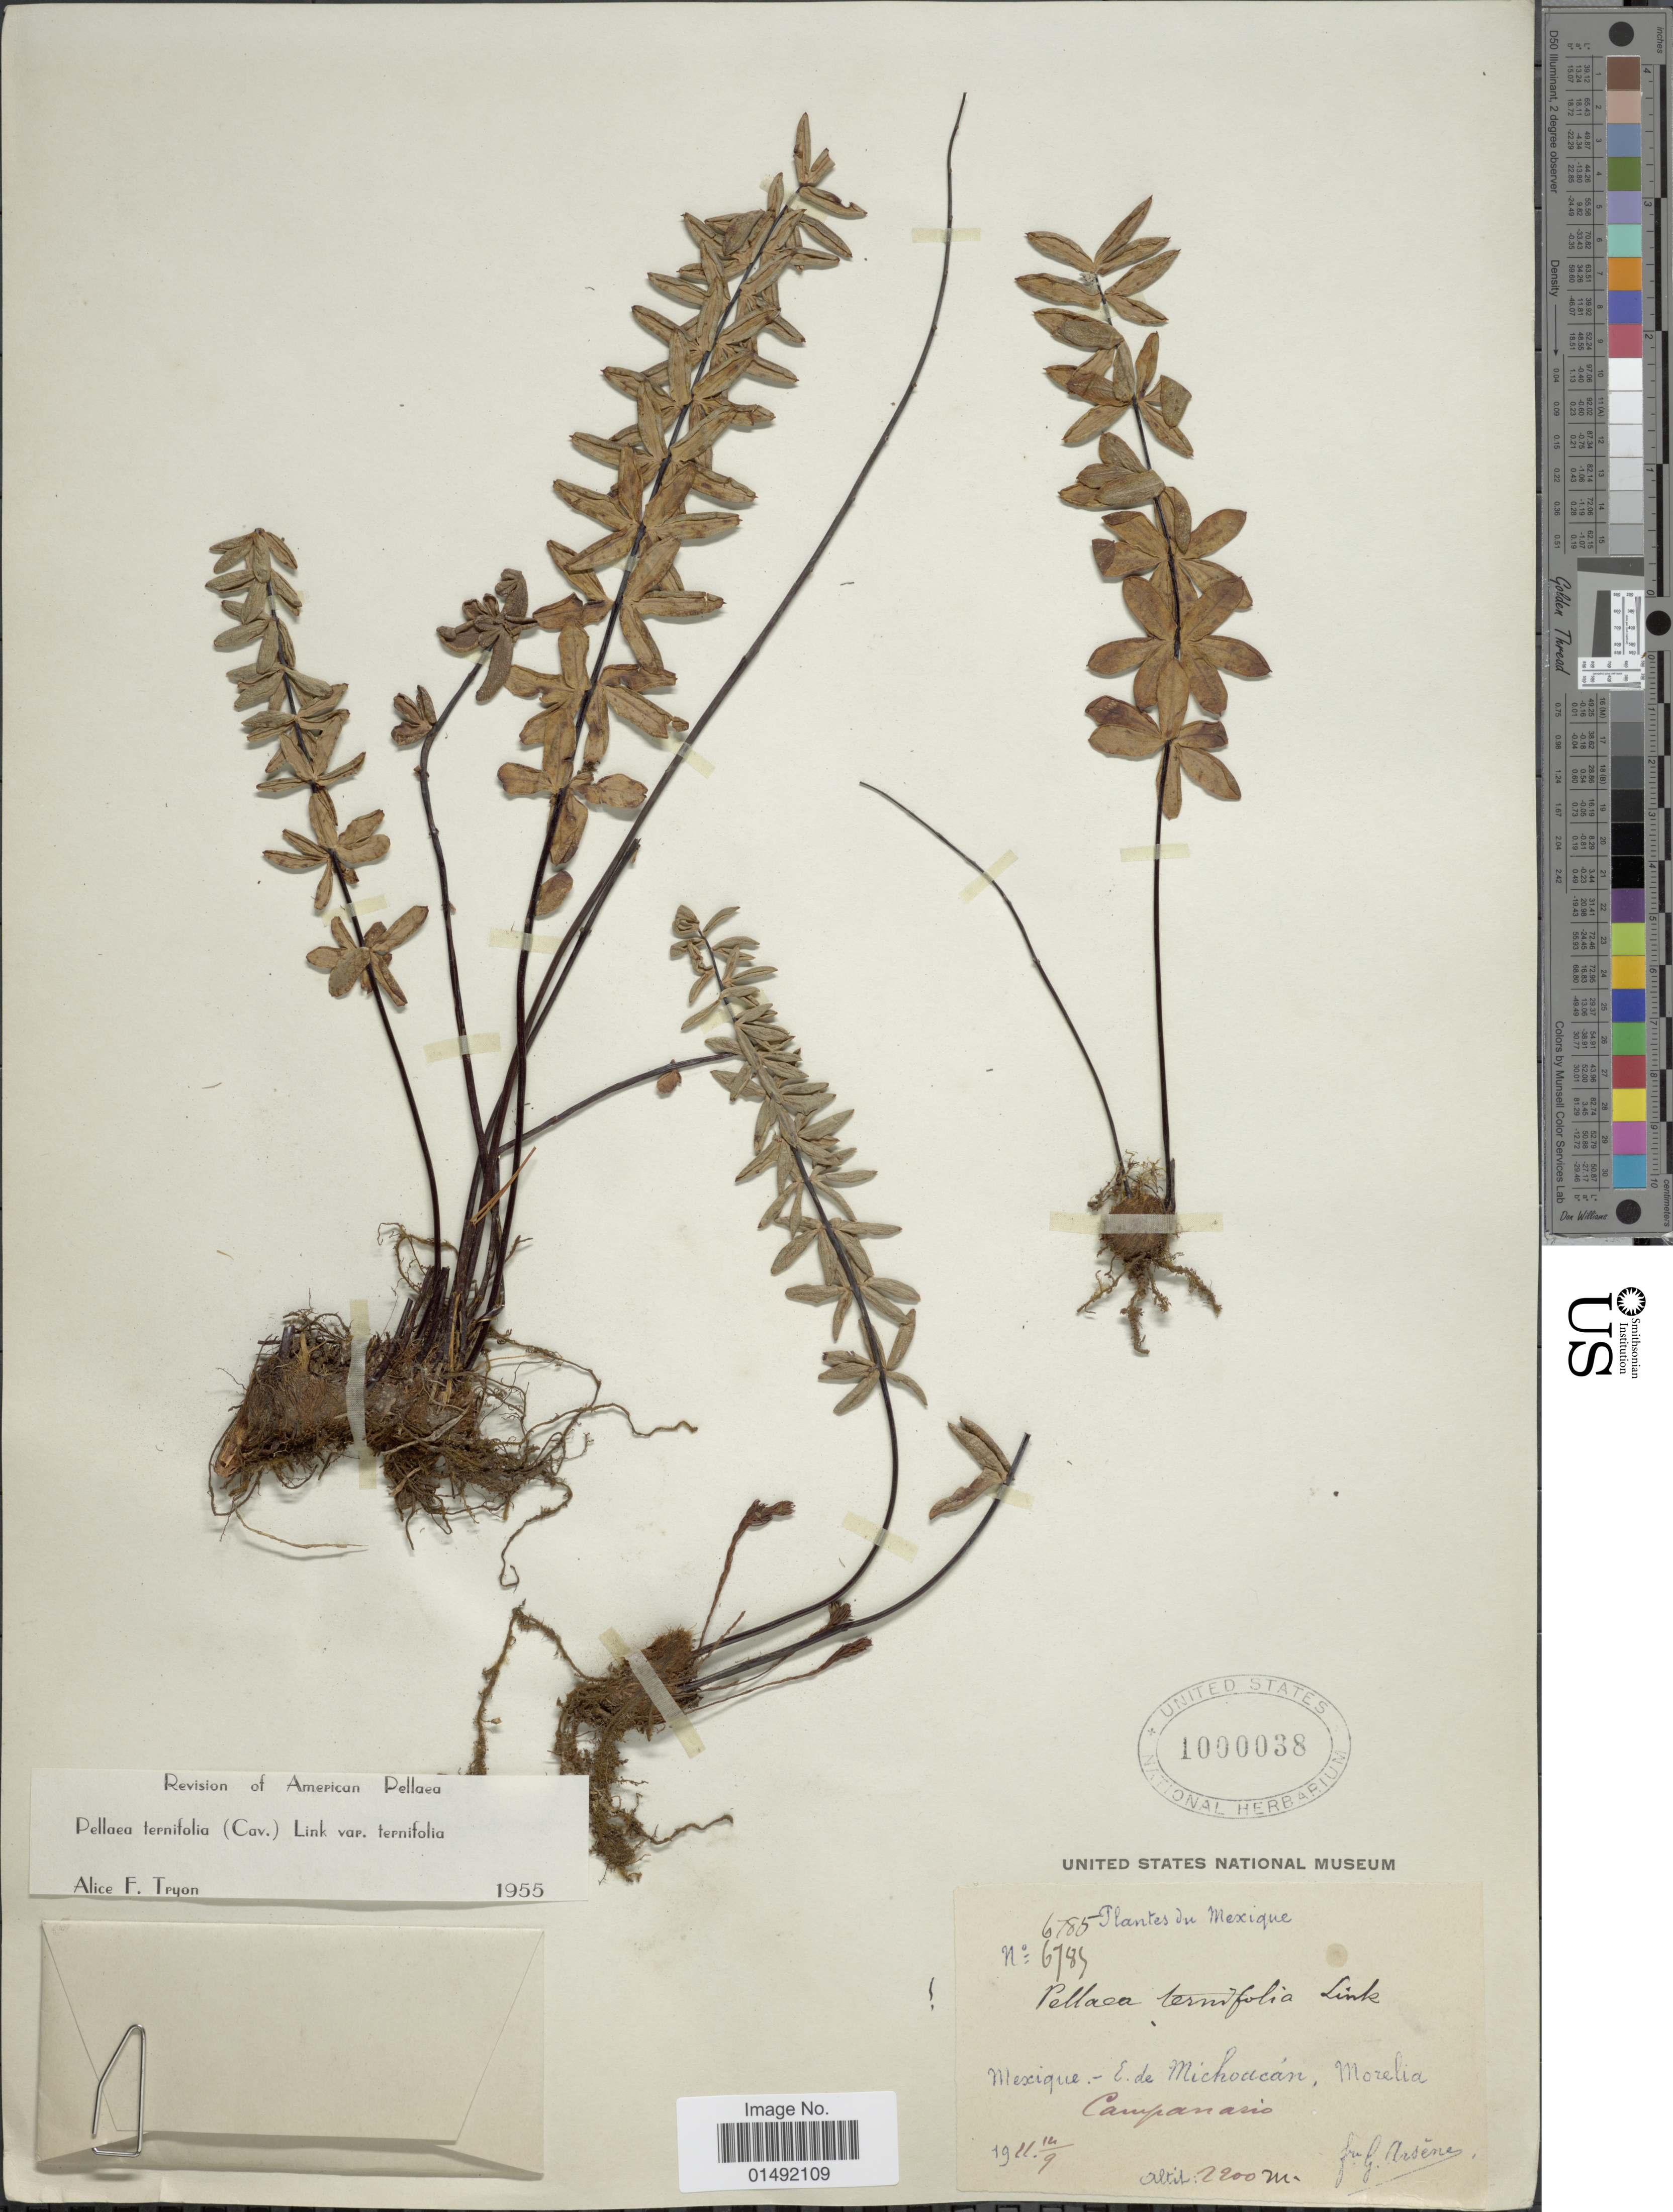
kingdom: Plantae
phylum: Tracheophyta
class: Polypodiopsida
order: Polypodiales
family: Pteridaceae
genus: Pellaea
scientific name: Pellaea ternifolia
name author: (Cav.) Link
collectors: Bro. G. Arsène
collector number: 6785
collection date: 1911-09-14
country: Mexico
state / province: Michoacán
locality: E de Michoacán, Morelia Campanario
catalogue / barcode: US 1000038